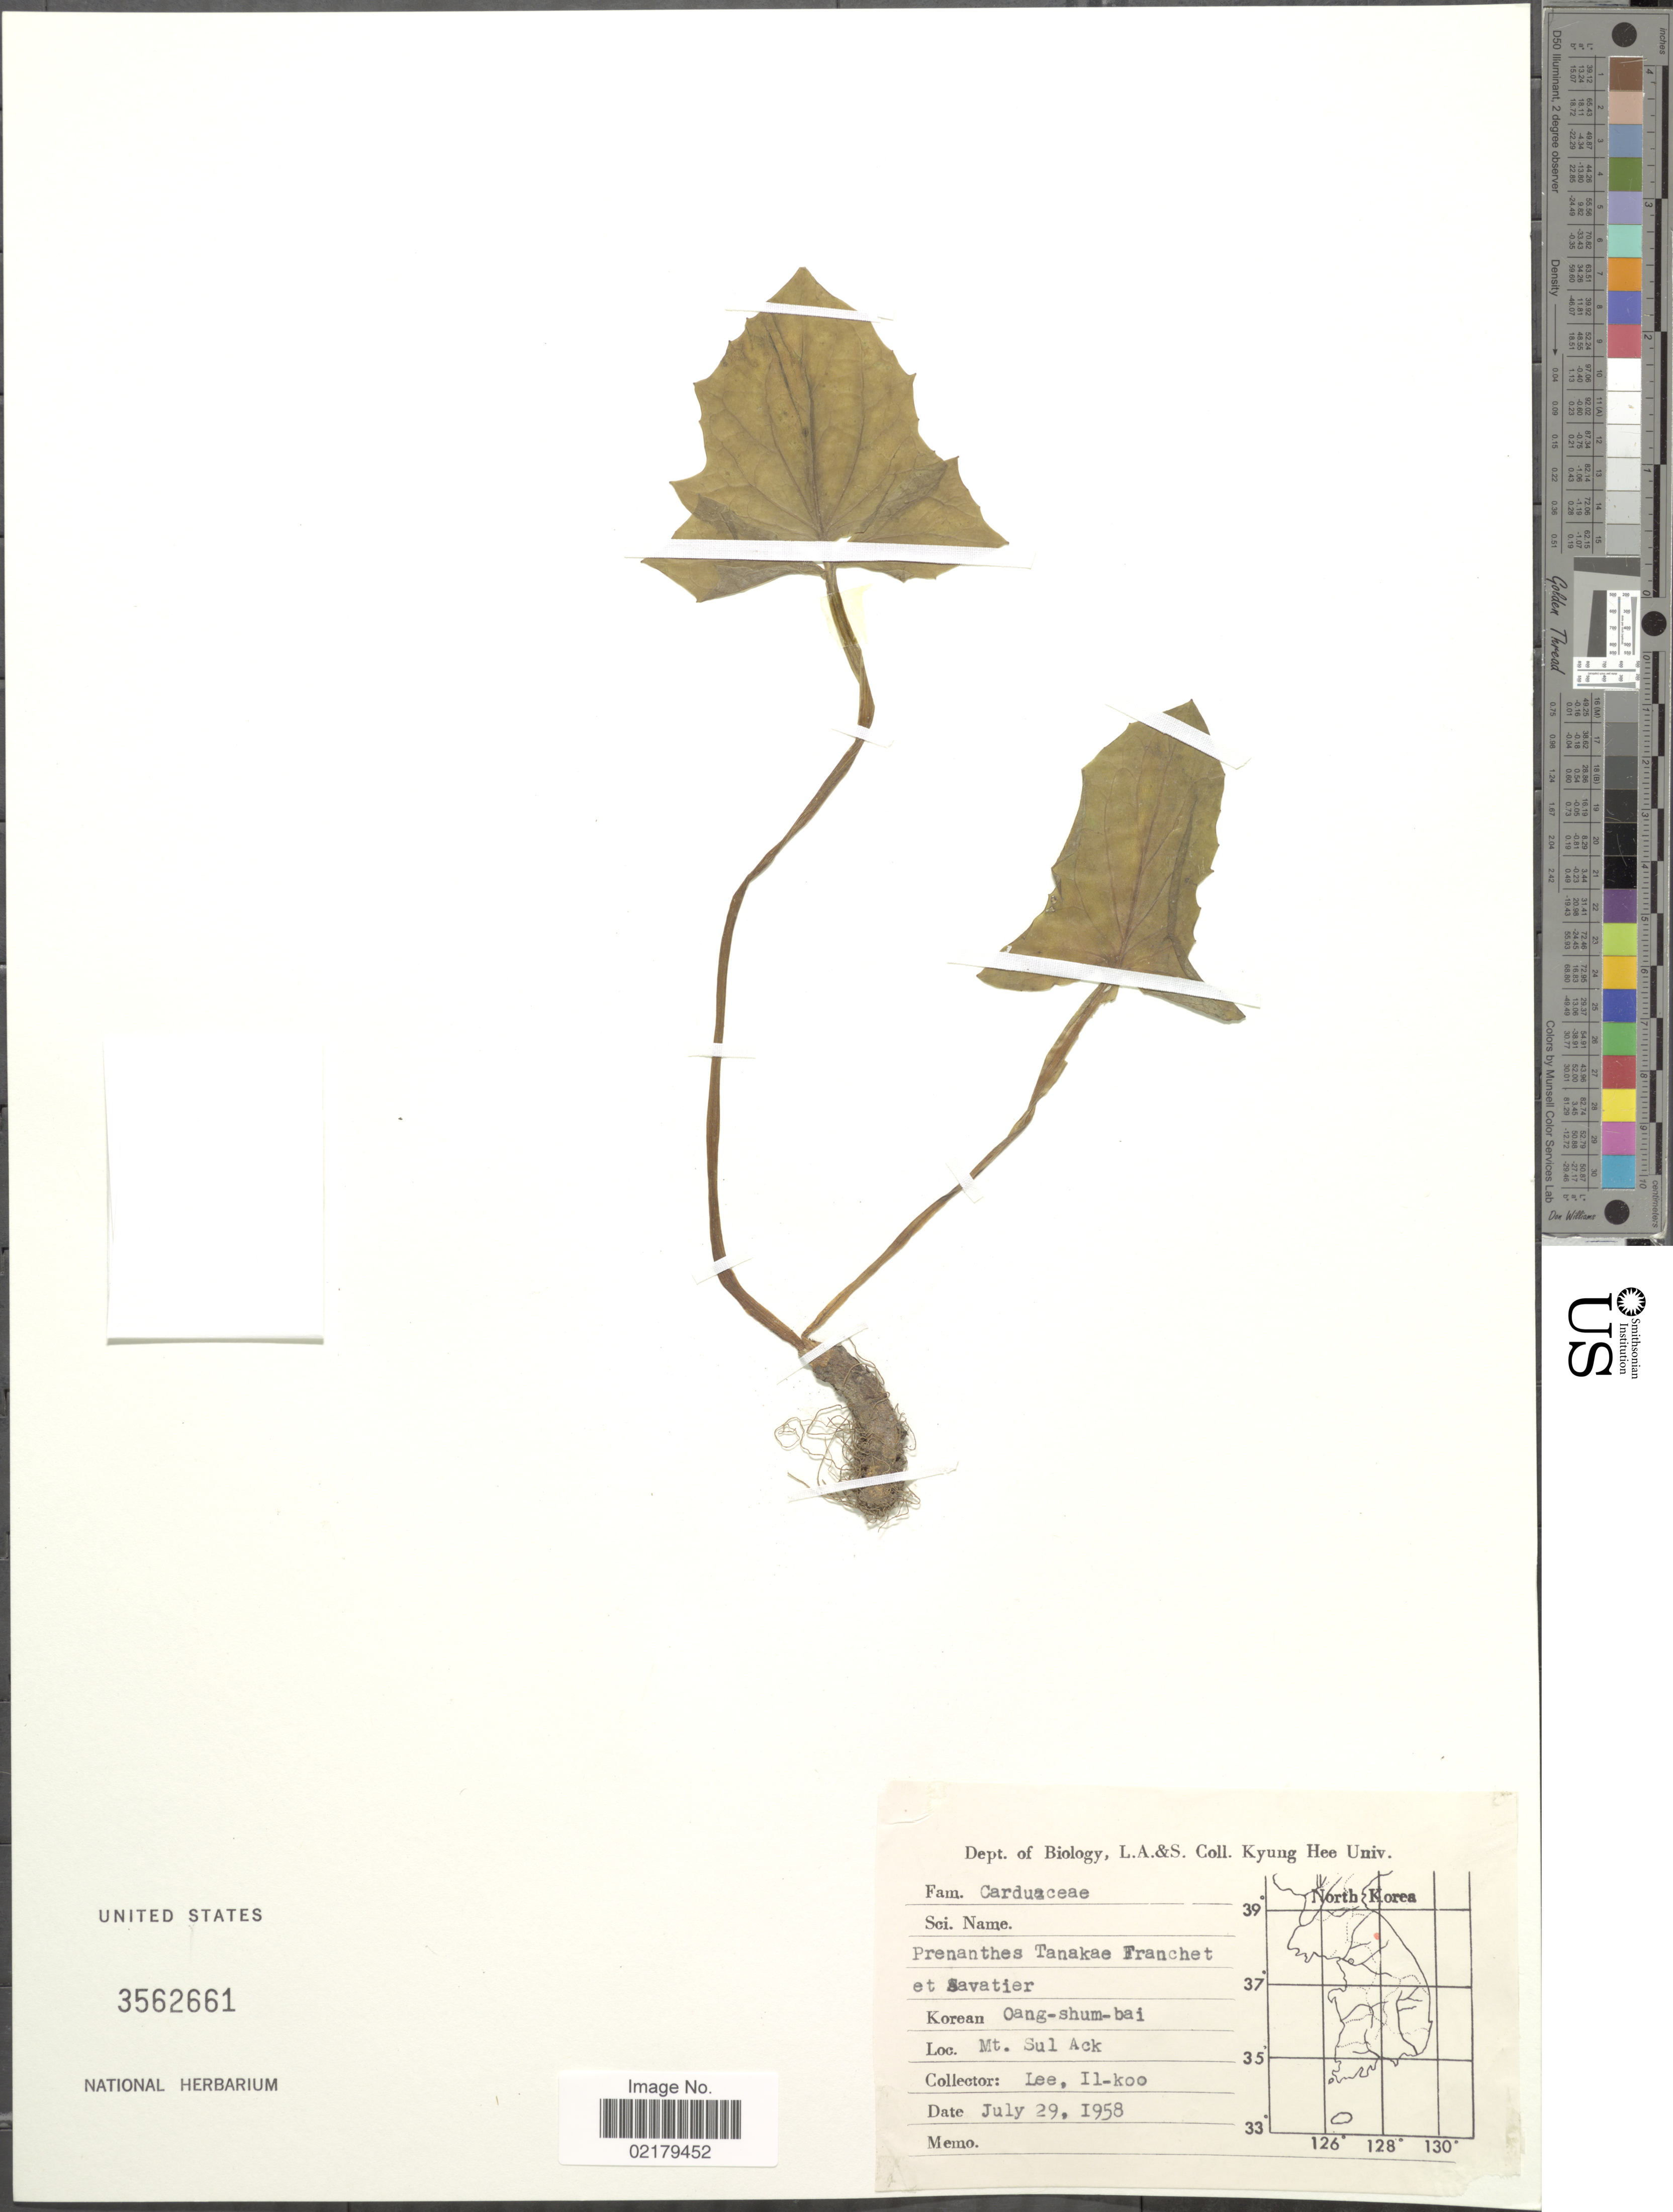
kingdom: Plantae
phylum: Tracheophyta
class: Magnoliopsida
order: Asterales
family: Asteraceae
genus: Prenanthes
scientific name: Prenanthes tanakae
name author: (Koidz.) Koidz.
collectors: Il-Ko Lee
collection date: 1958-07-29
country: South Korea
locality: Mt Sul Ack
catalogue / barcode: US 3562661